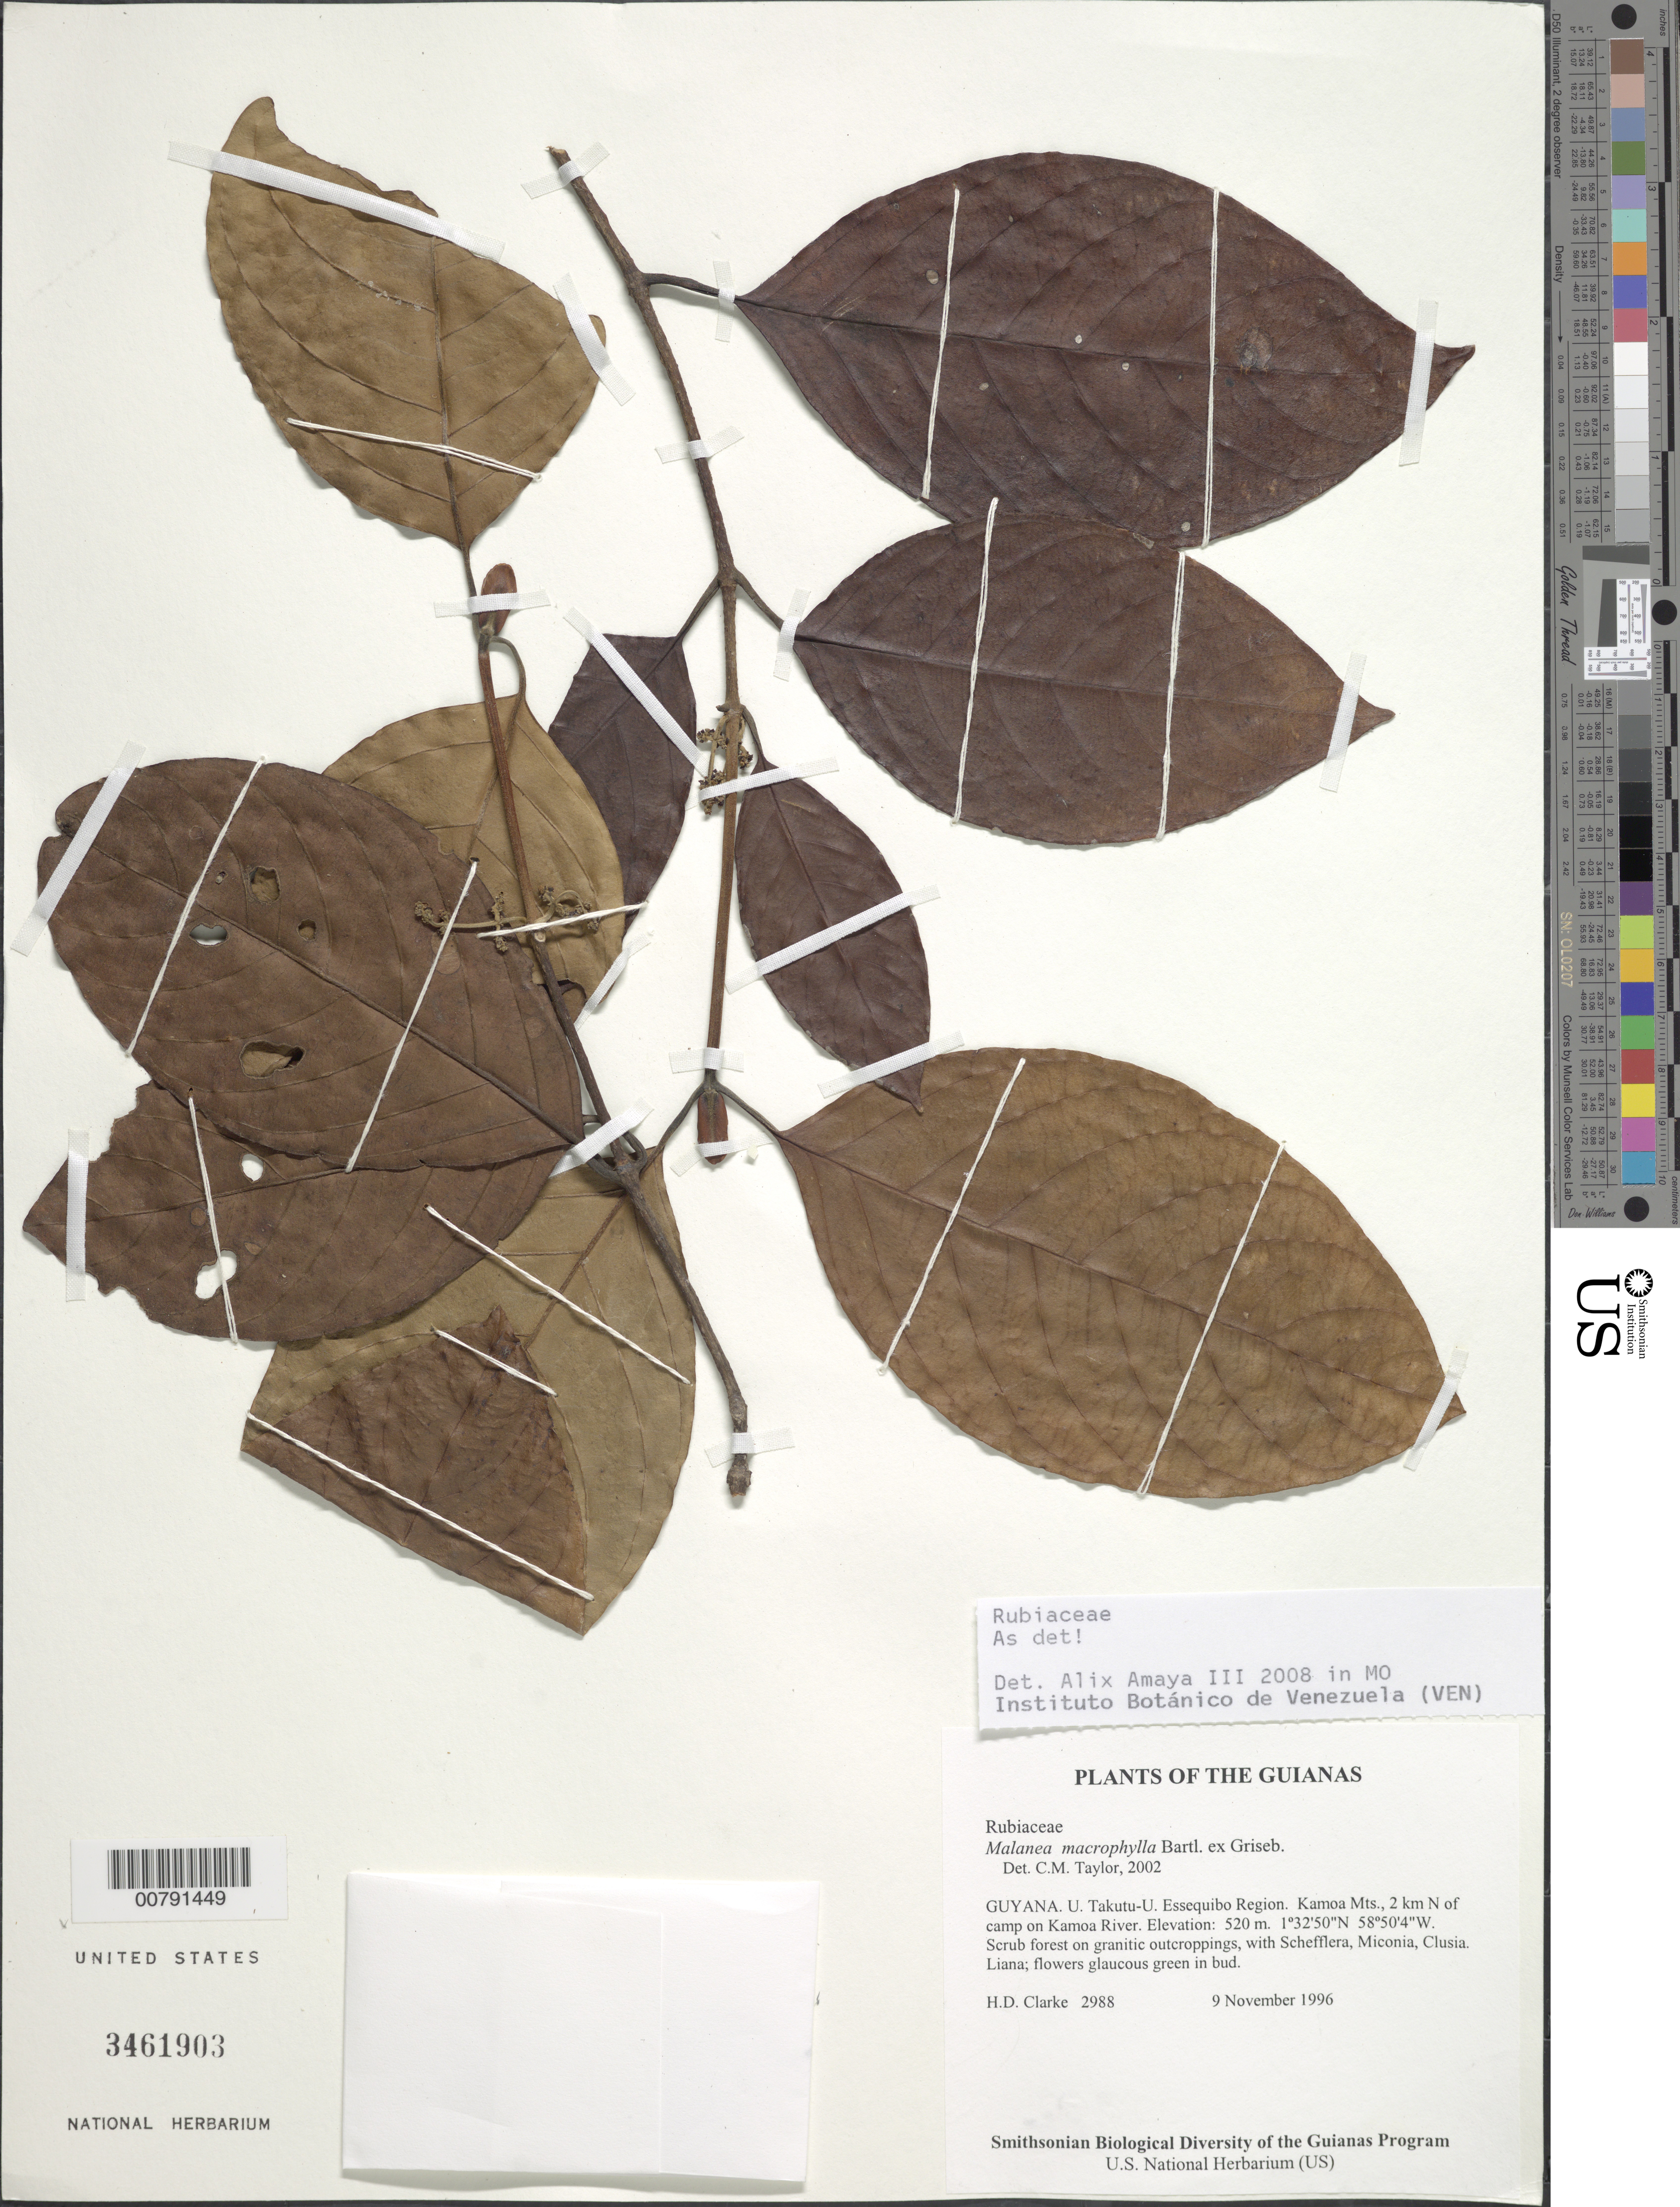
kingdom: Plantae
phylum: Tracheophyta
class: Magnoliopsida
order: Gentianales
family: Rubiaceae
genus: Malanea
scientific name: Malanea macrophylla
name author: Bartl. ex Griseb.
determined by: Taylor, Charlotte M.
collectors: H. D. Clarke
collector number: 2988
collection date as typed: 9 November 1996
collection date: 1996-11-09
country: Guyana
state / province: U. Takutu-U. Essequibo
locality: Kamoa Mts., 2 km N of camp on Kamoa River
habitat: Scrub forest on granitic outcroppings, with Schefflera, Miconia, Clusia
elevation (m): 520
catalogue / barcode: US 3461903